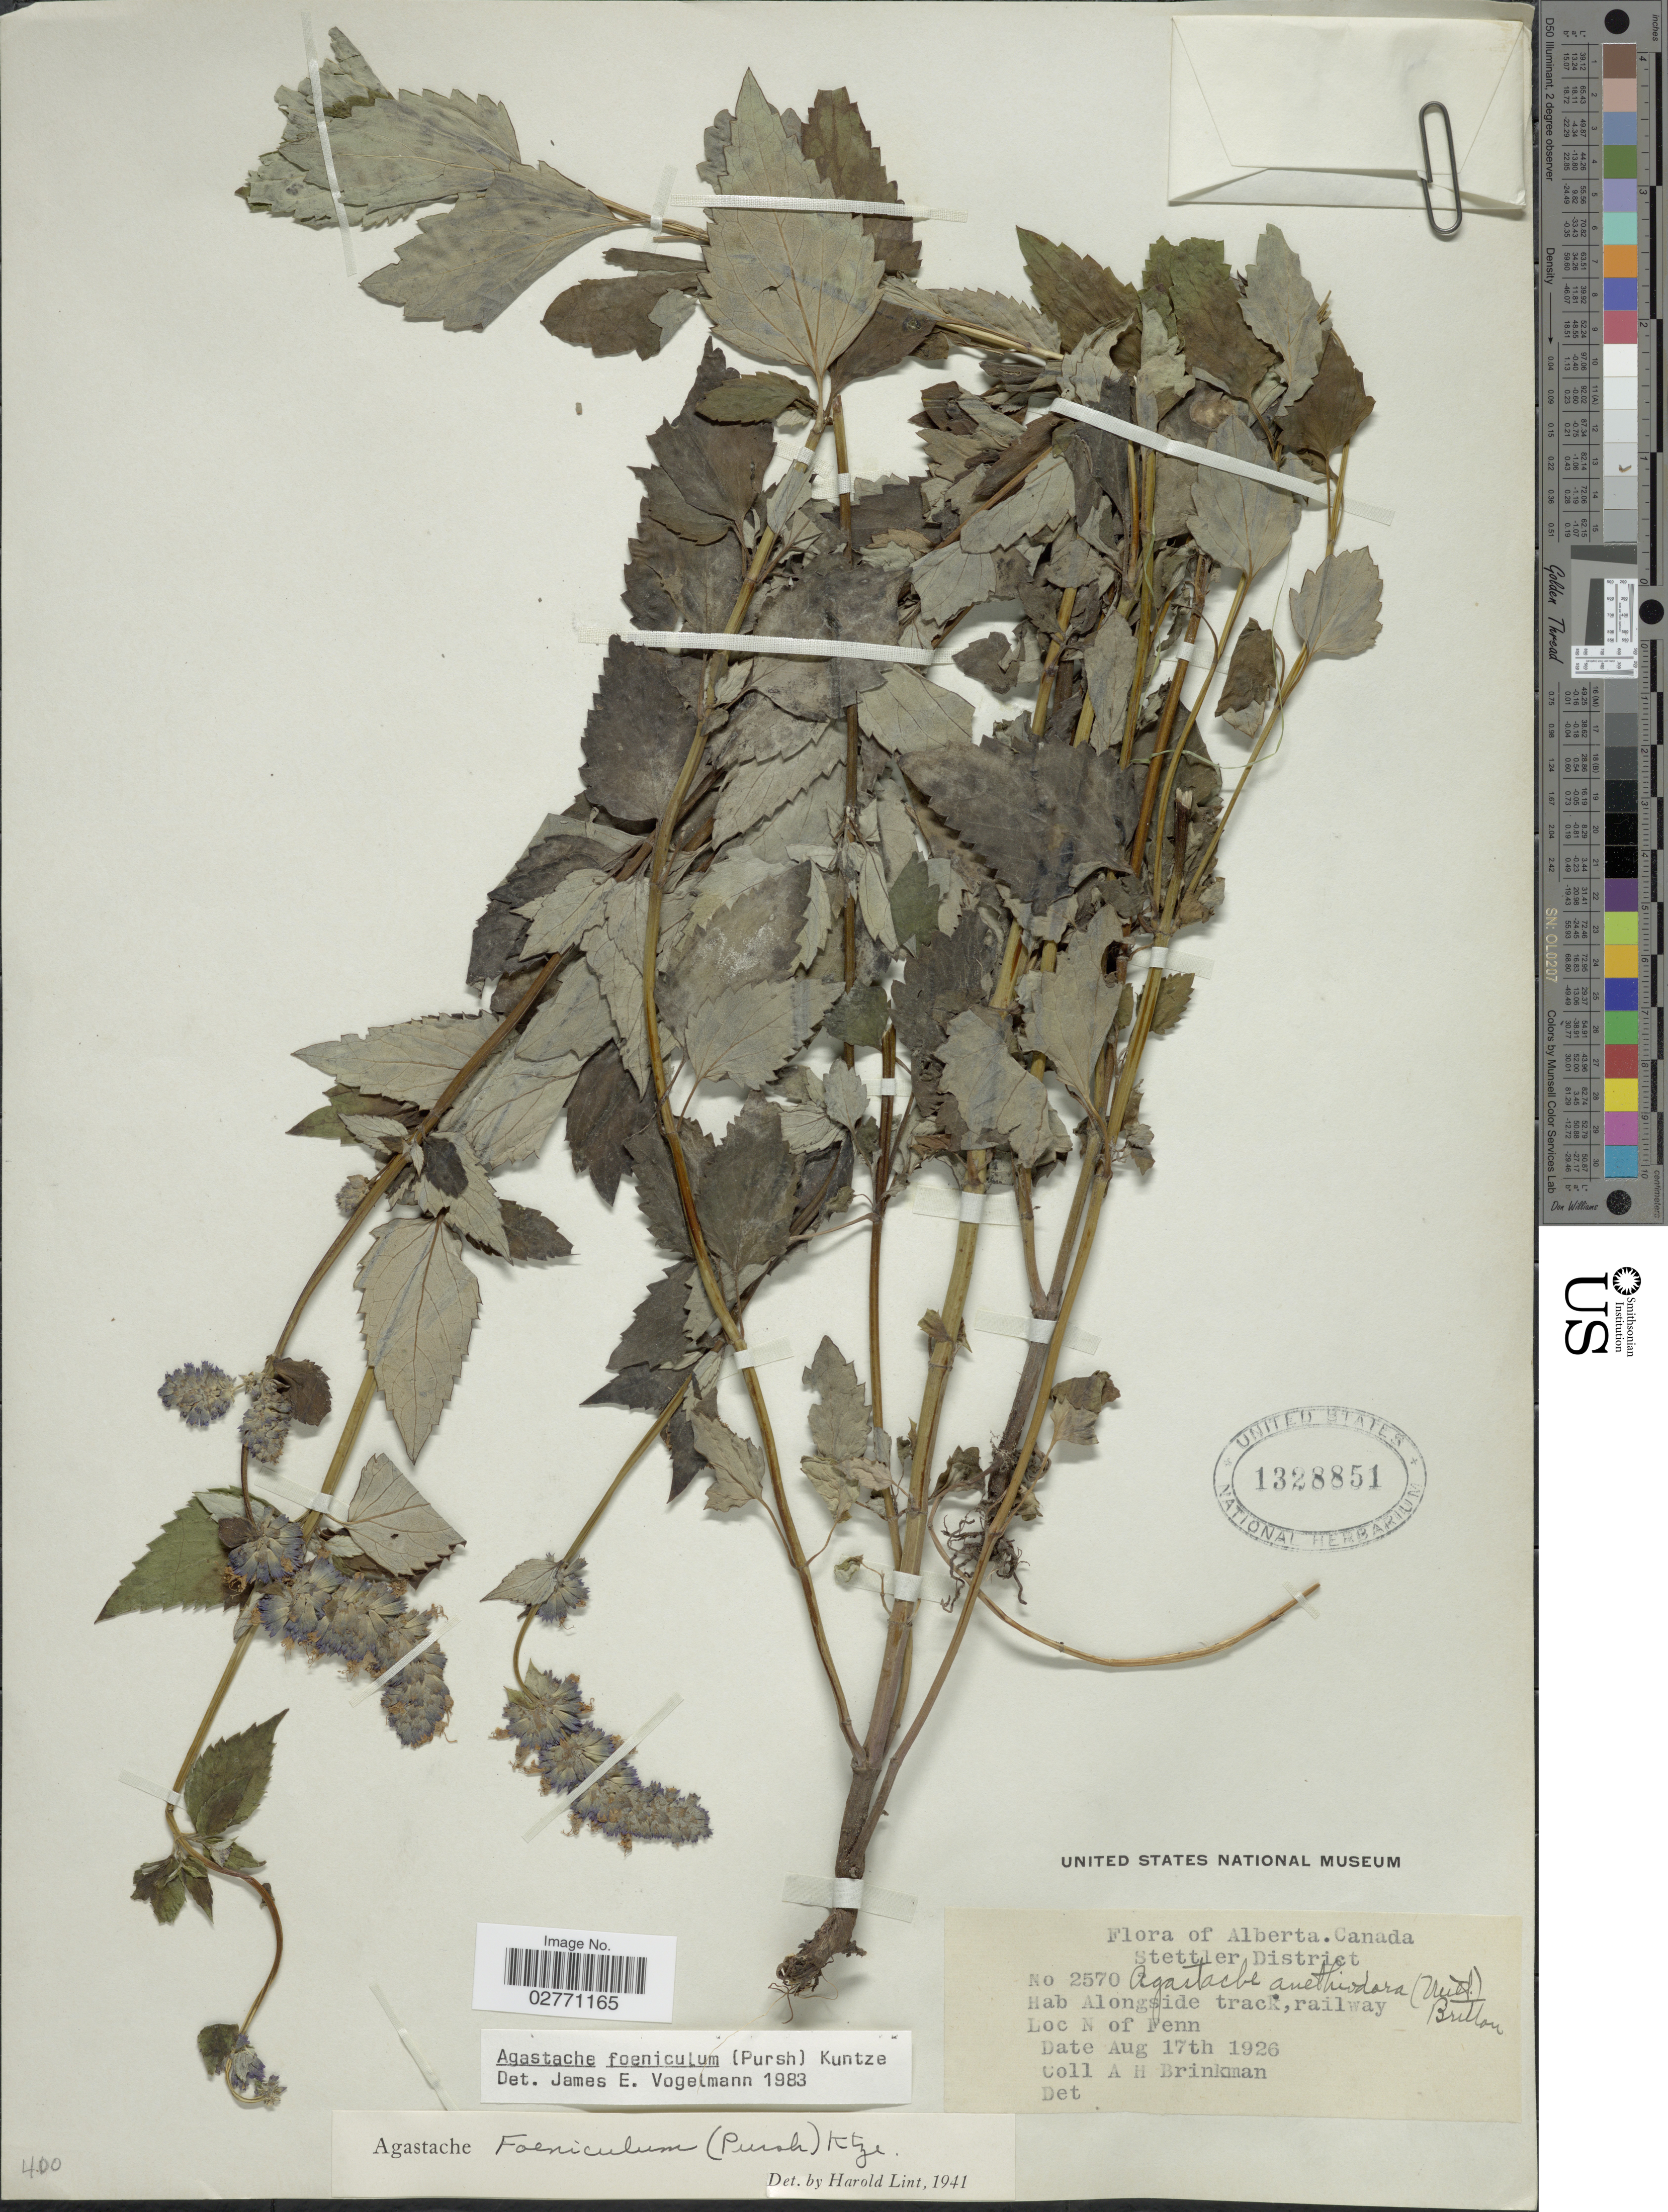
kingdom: Plantae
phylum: Tracheophyta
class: Magnoliopsida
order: Lamiales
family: Lamiaceae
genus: Agastache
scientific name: Agastache foeniculum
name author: (Pursh) Kuntze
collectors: A. Brinkman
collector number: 2570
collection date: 1926-08-17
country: Canada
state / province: Alberta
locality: Stettler District. Alongside track, railway. N of Fenn.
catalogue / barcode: US 1328851